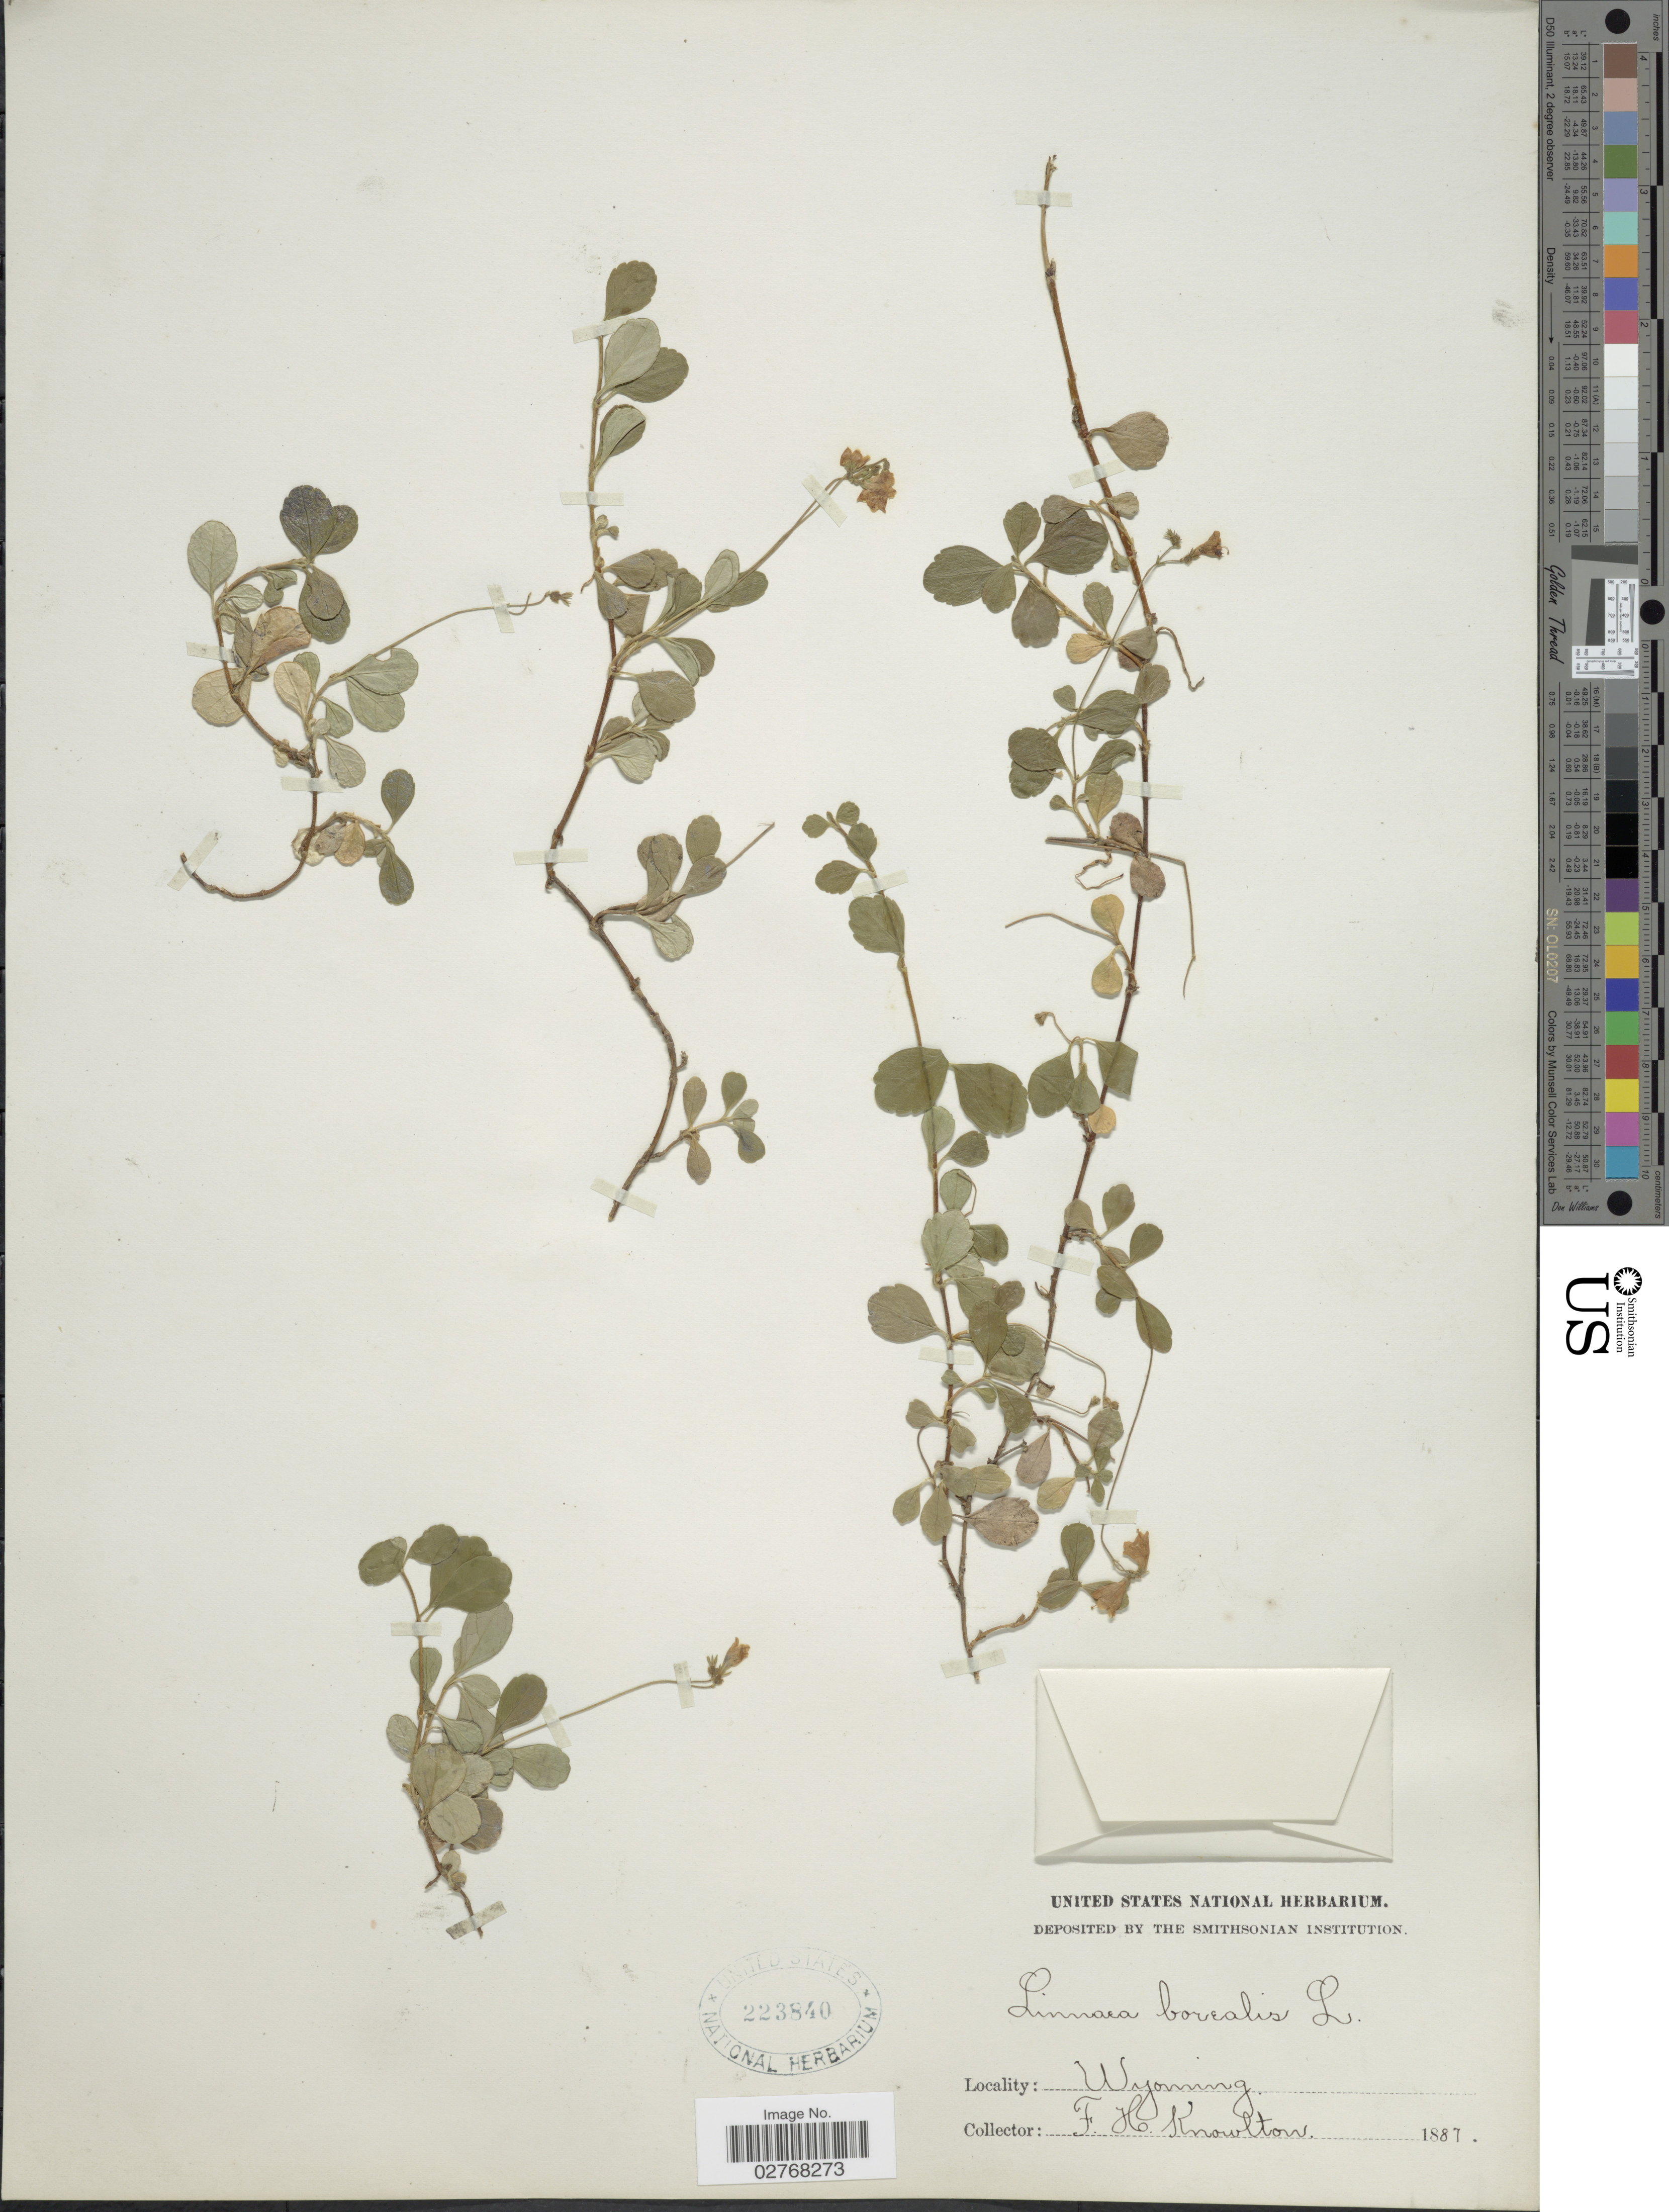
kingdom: Plantae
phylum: Tracheophyta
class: Magnoliopsida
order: Dipsacales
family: Caprifoliaceae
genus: Linnaea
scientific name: Linnaea borealis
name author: L.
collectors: F. H. Knowlton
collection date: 1887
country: United States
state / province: Wyoming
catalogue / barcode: US 223840